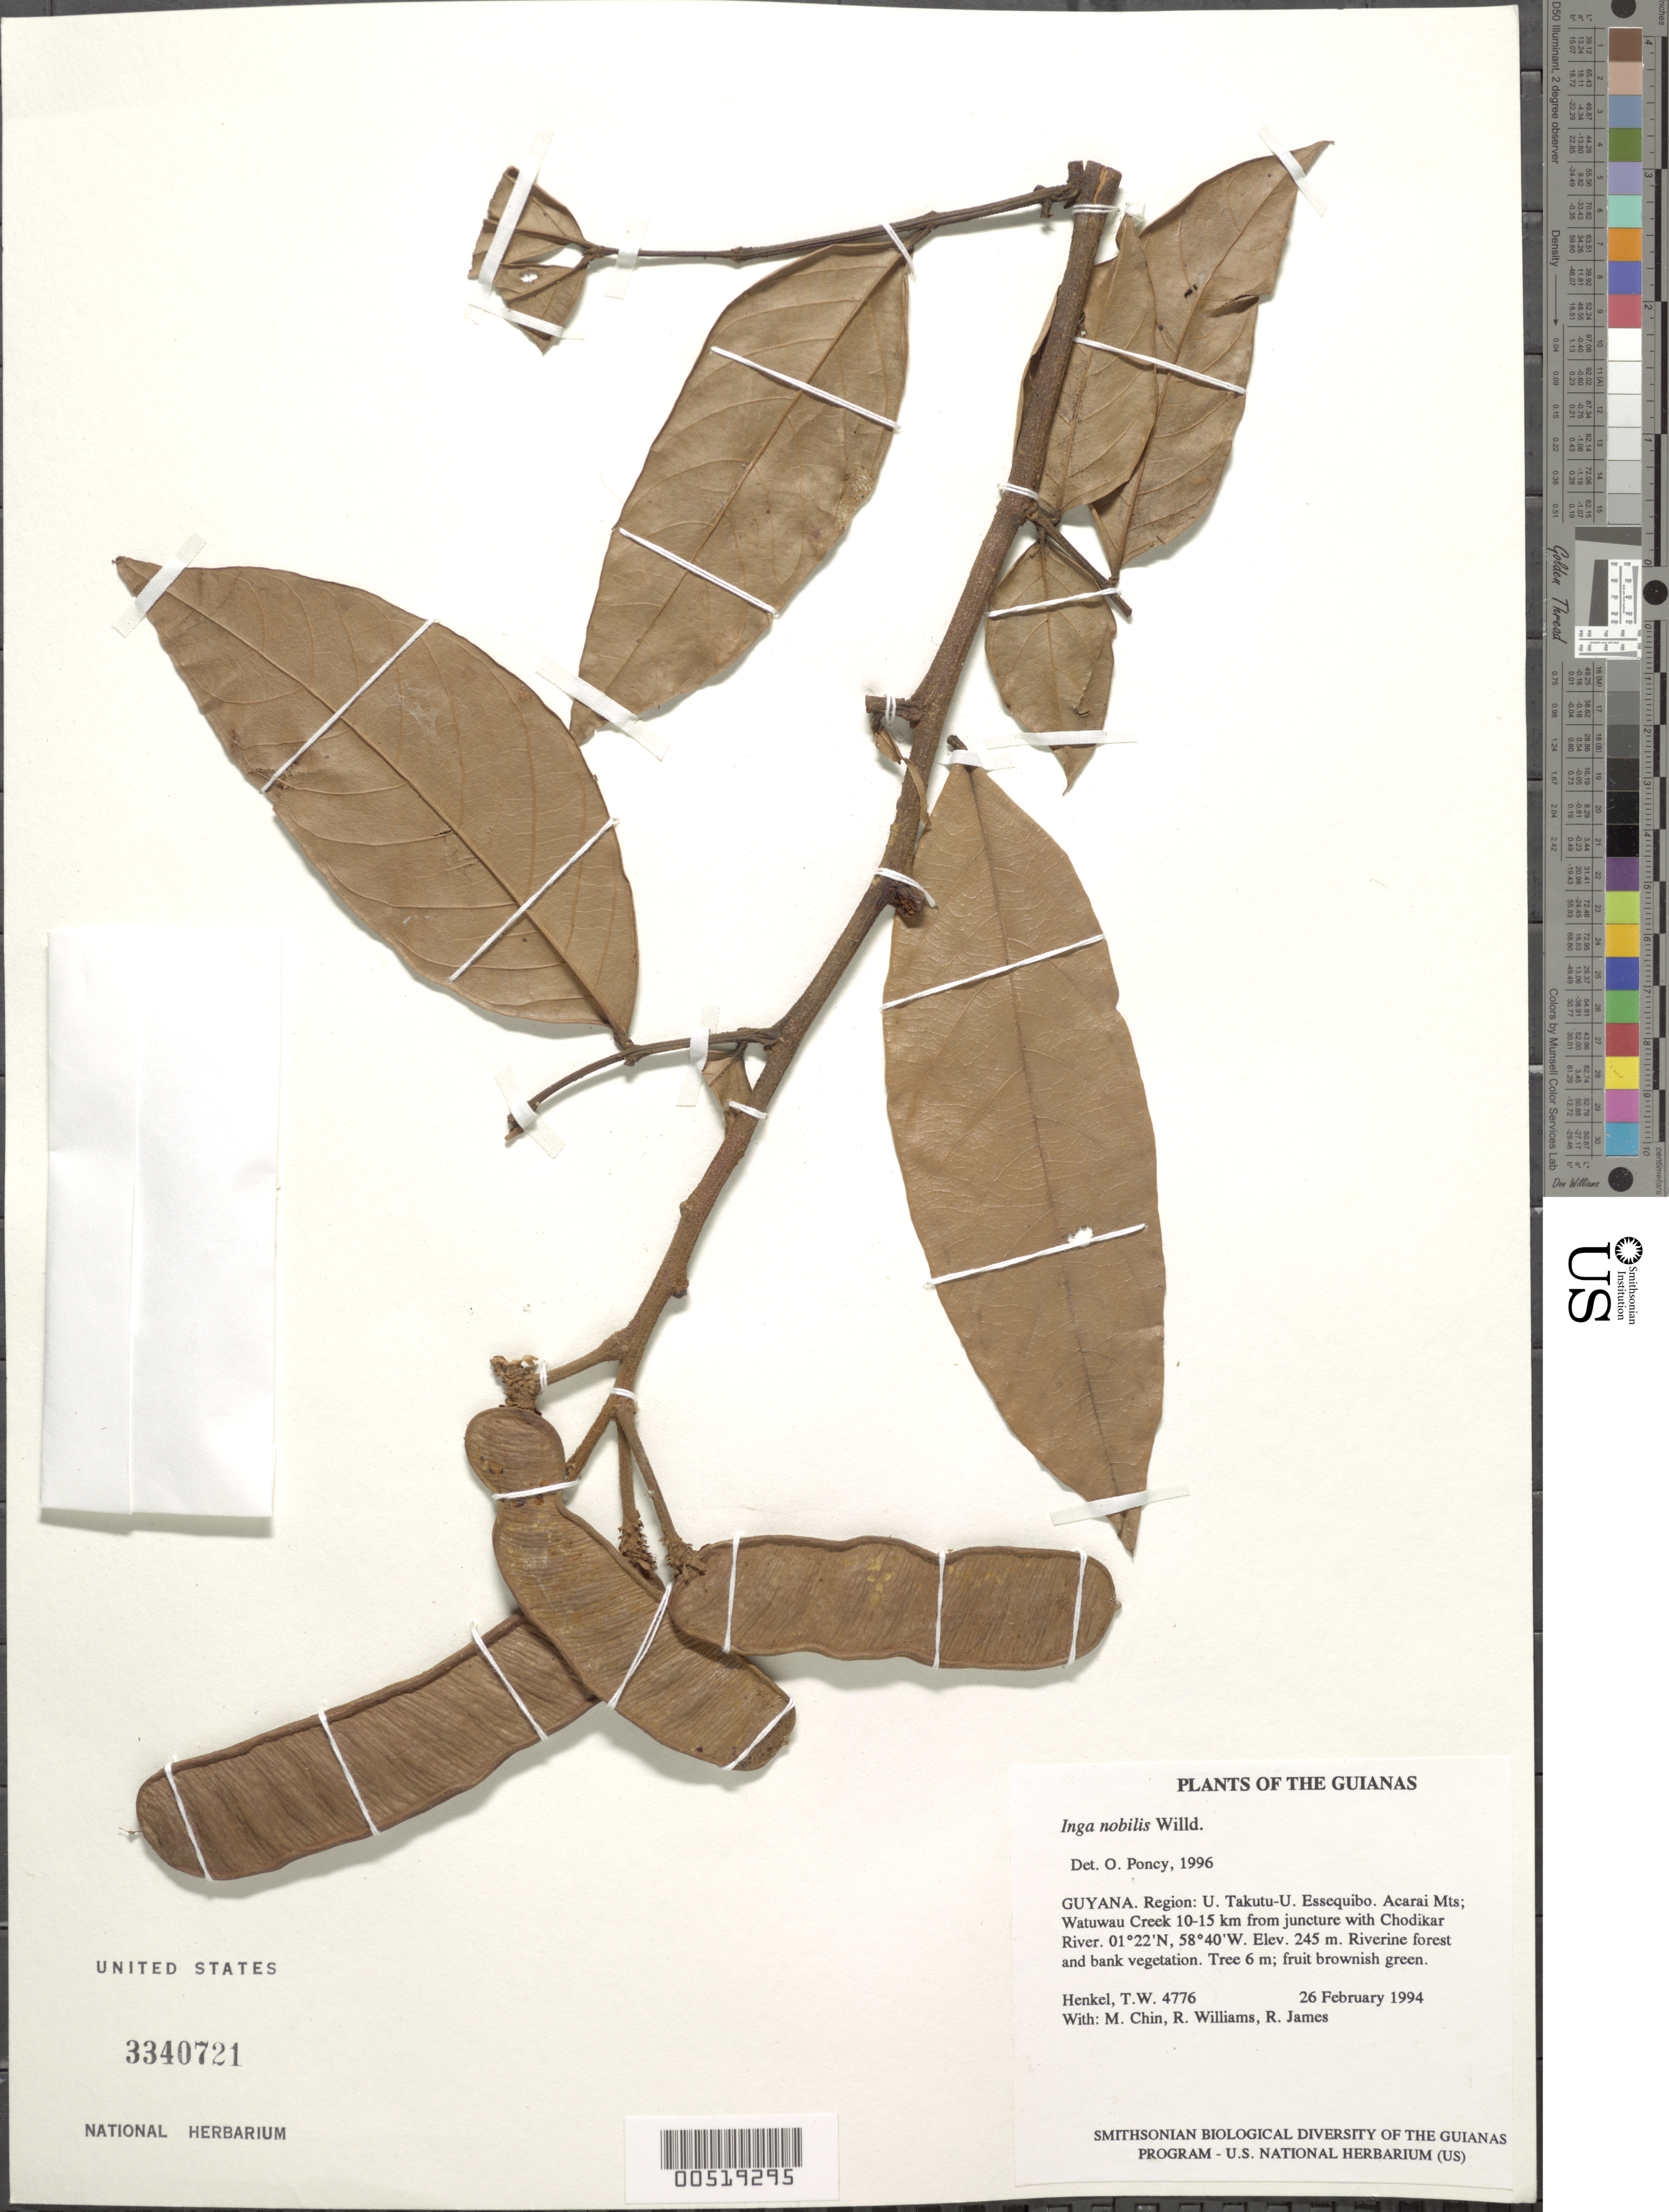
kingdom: Plantae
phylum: Tracheophyta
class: Magnoliopsida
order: Fabales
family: Fabaceae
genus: Inga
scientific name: Inga nobilis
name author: Willd.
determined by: Poncy, O.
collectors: T. Henkel, M. Chin, R. Williams & R. James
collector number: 4776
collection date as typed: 26 February 1994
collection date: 1994-02-26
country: Guyana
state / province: U. Takutu-U. Essequibo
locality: Acarai Mts; Watuwau Creek 10-15 km from juncture with Chodikar River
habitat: Riverine forest and bank vegetation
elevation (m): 245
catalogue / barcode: US 3340721